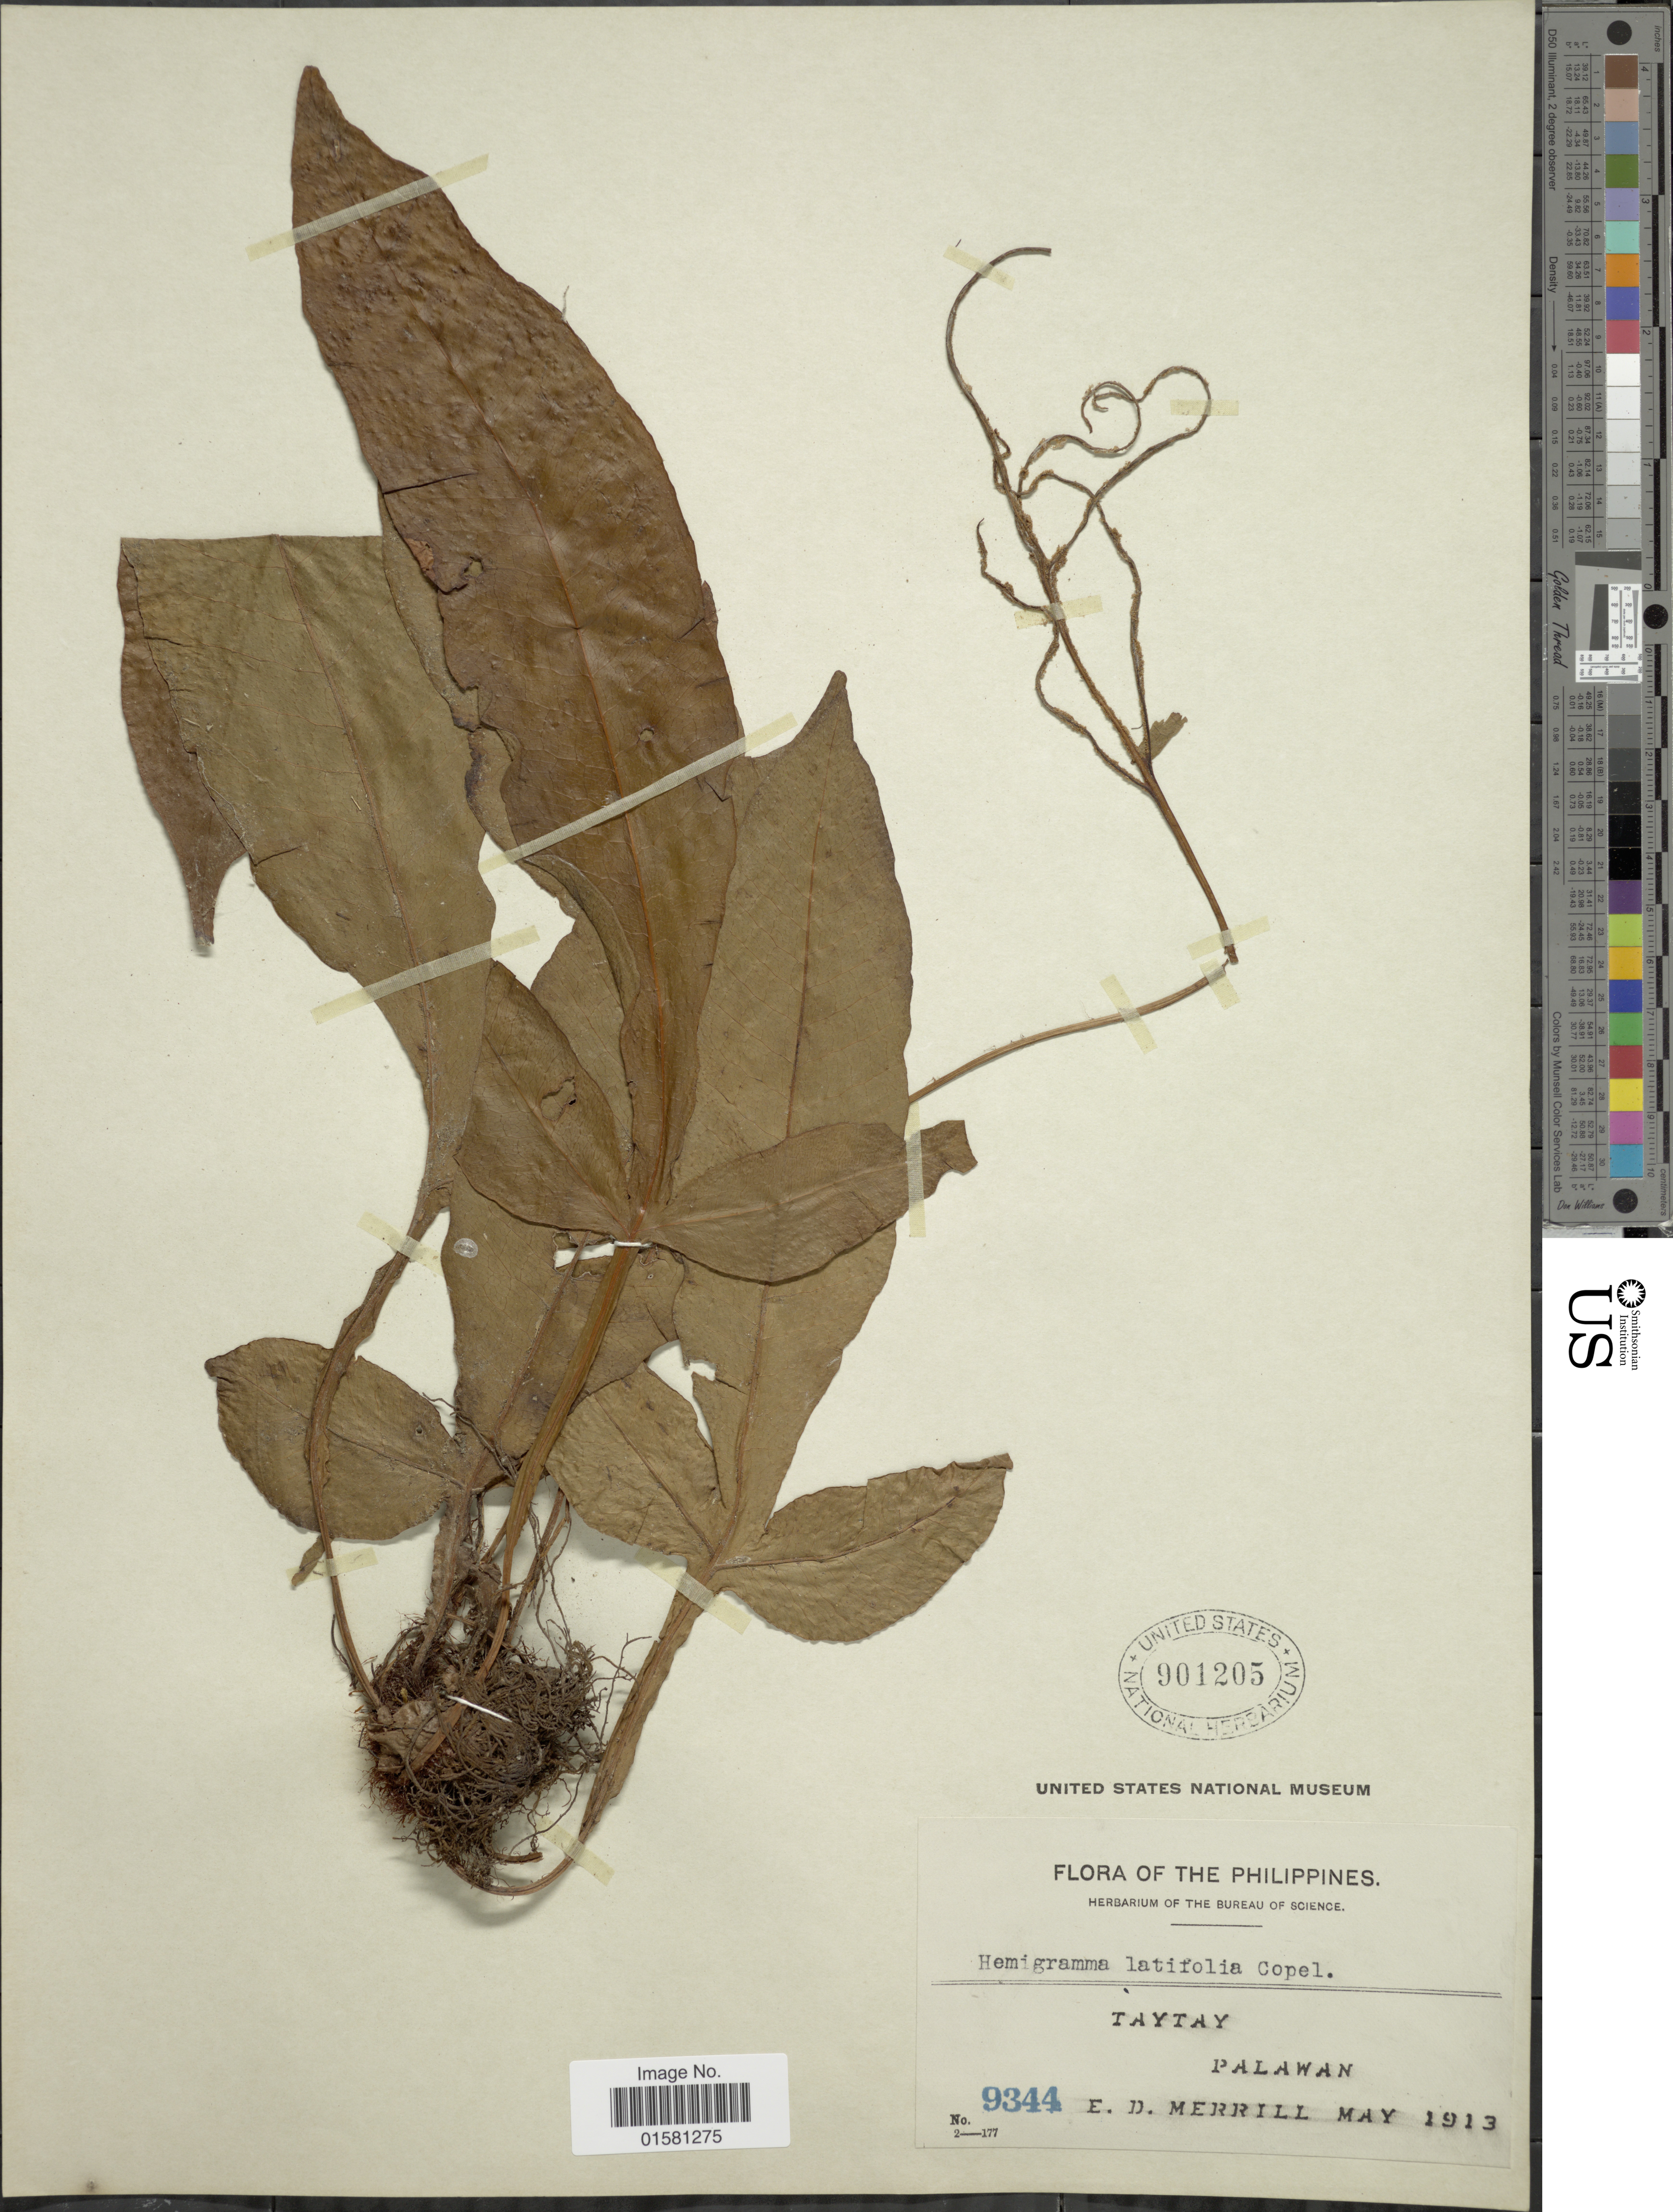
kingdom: Plantae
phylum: Tracheophyta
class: Polypodiopsida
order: Polypodiales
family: Tectariaceae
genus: Tectaria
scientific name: Tectaria taccifolia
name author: (Fée) M.G. Price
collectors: E. D. Merrill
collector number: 9344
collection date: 1913-05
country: Philippines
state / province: Mimaropa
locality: Philippines, Taytay, Palawan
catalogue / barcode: US 901205